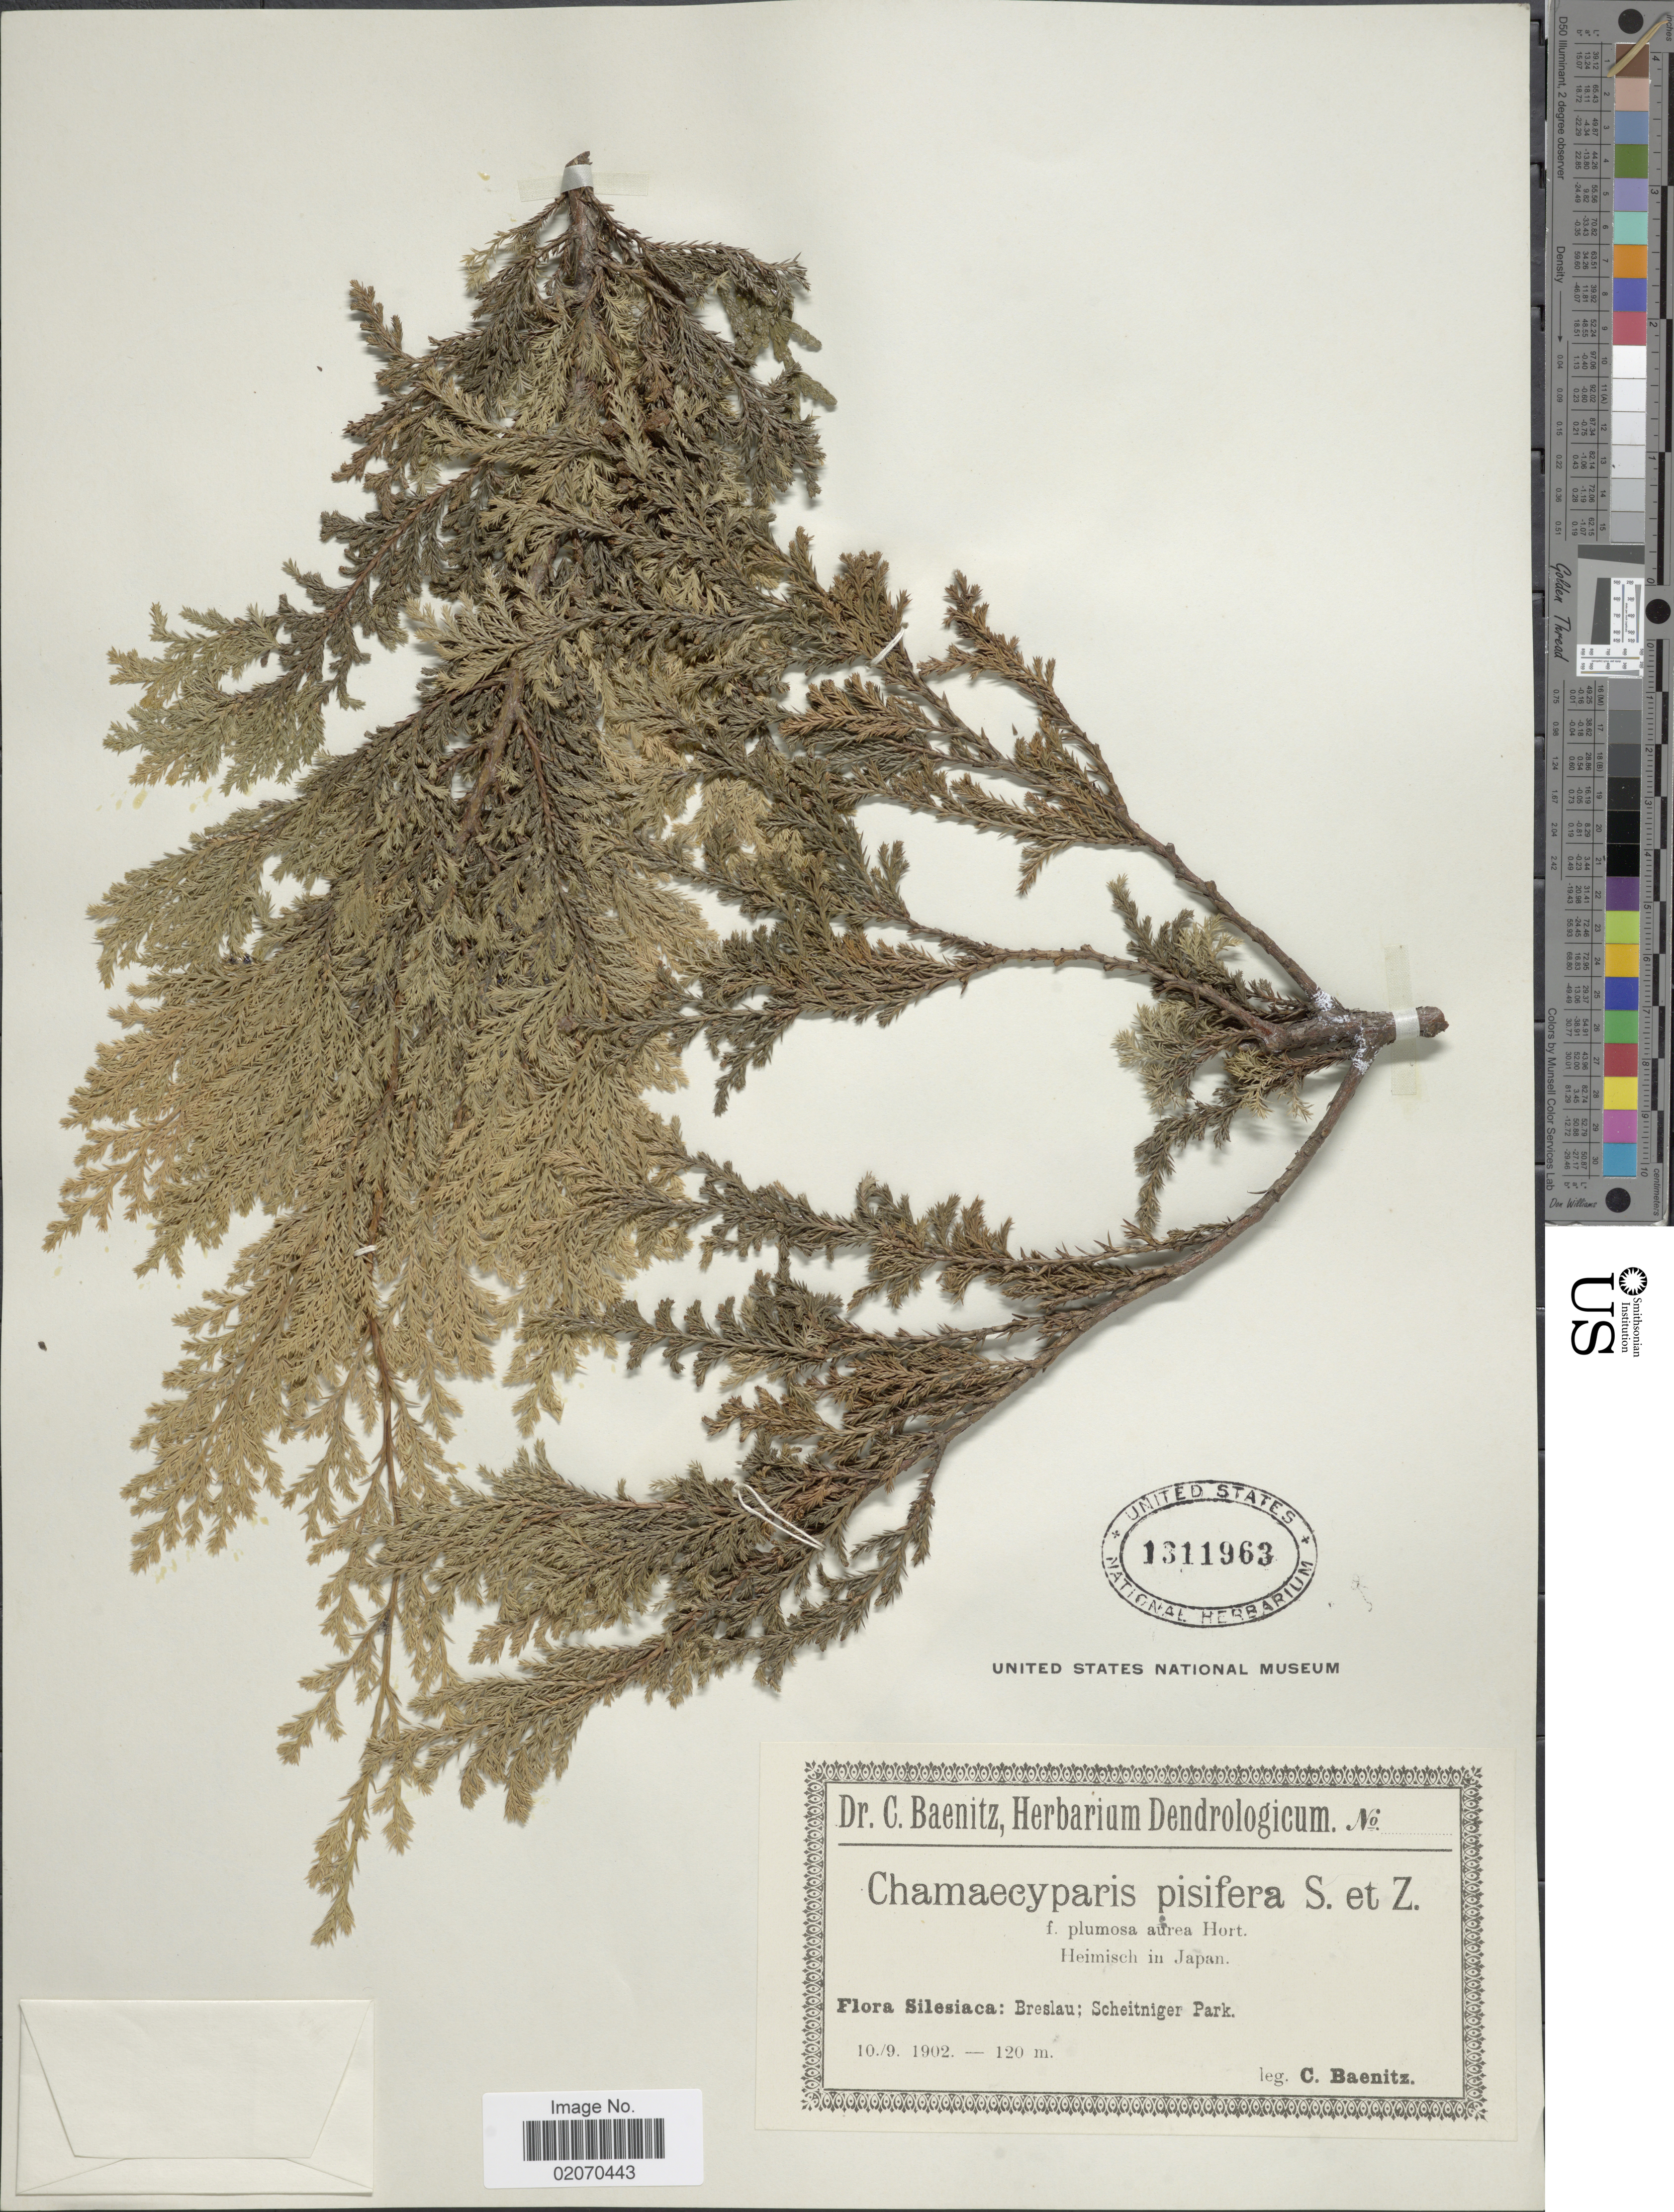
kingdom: Plantae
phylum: Tracheophyta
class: Pinopsida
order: Pinales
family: Cupressaceae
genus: Chamaecyparis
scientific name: Chamaecyparis pisifera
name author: (Siebold & Zucc.) Endl.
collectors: C. G. Baenitz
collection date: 1902-09-10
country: Poland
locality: Silesiaca: Breslau; Scheitniger Park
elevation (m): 120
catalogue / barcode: US 1311963